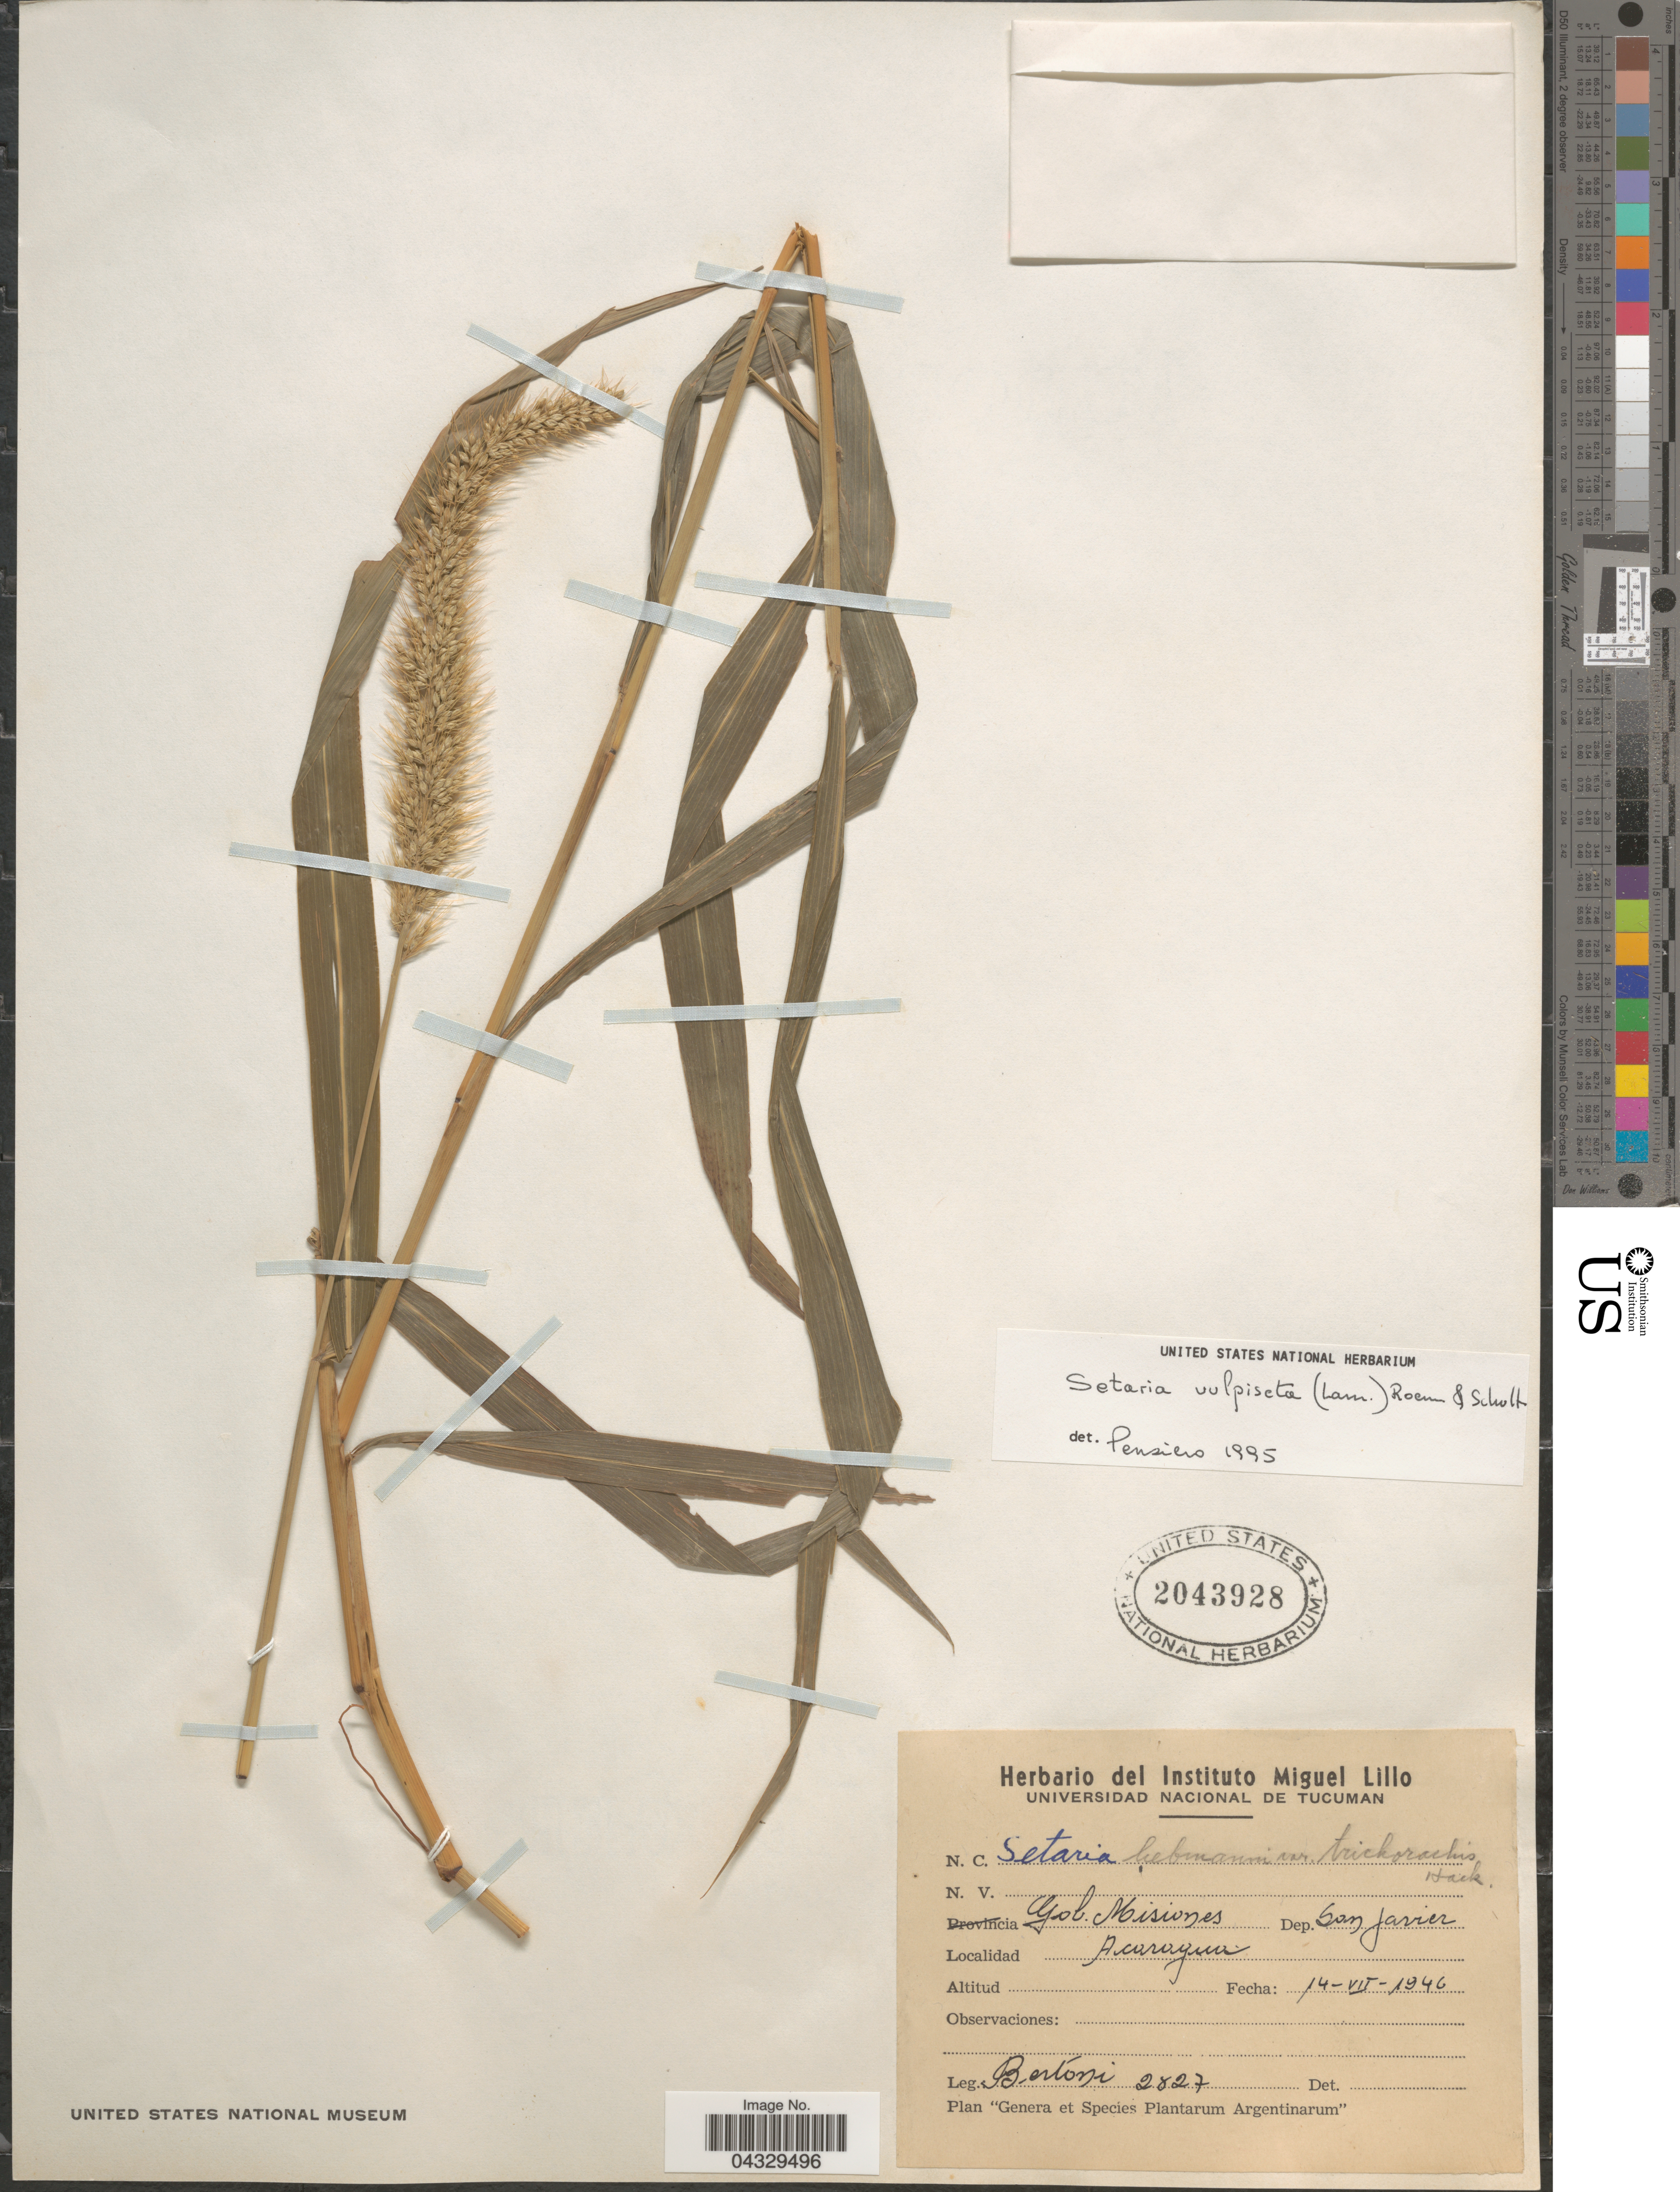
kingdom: Plantae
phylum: Tracheophyta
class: Liliopsida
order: Poales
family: Poaceae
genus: Setaria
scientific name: Setaria vulpiseta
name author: (Lam.) Roem. & Schult.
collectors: -- Bertoni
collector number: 2827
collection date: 1946-07-14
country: Argentina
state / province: Misiones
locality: Gob. Misiones. Dep. San Javier. Acaragua.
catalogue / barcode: US 2043928